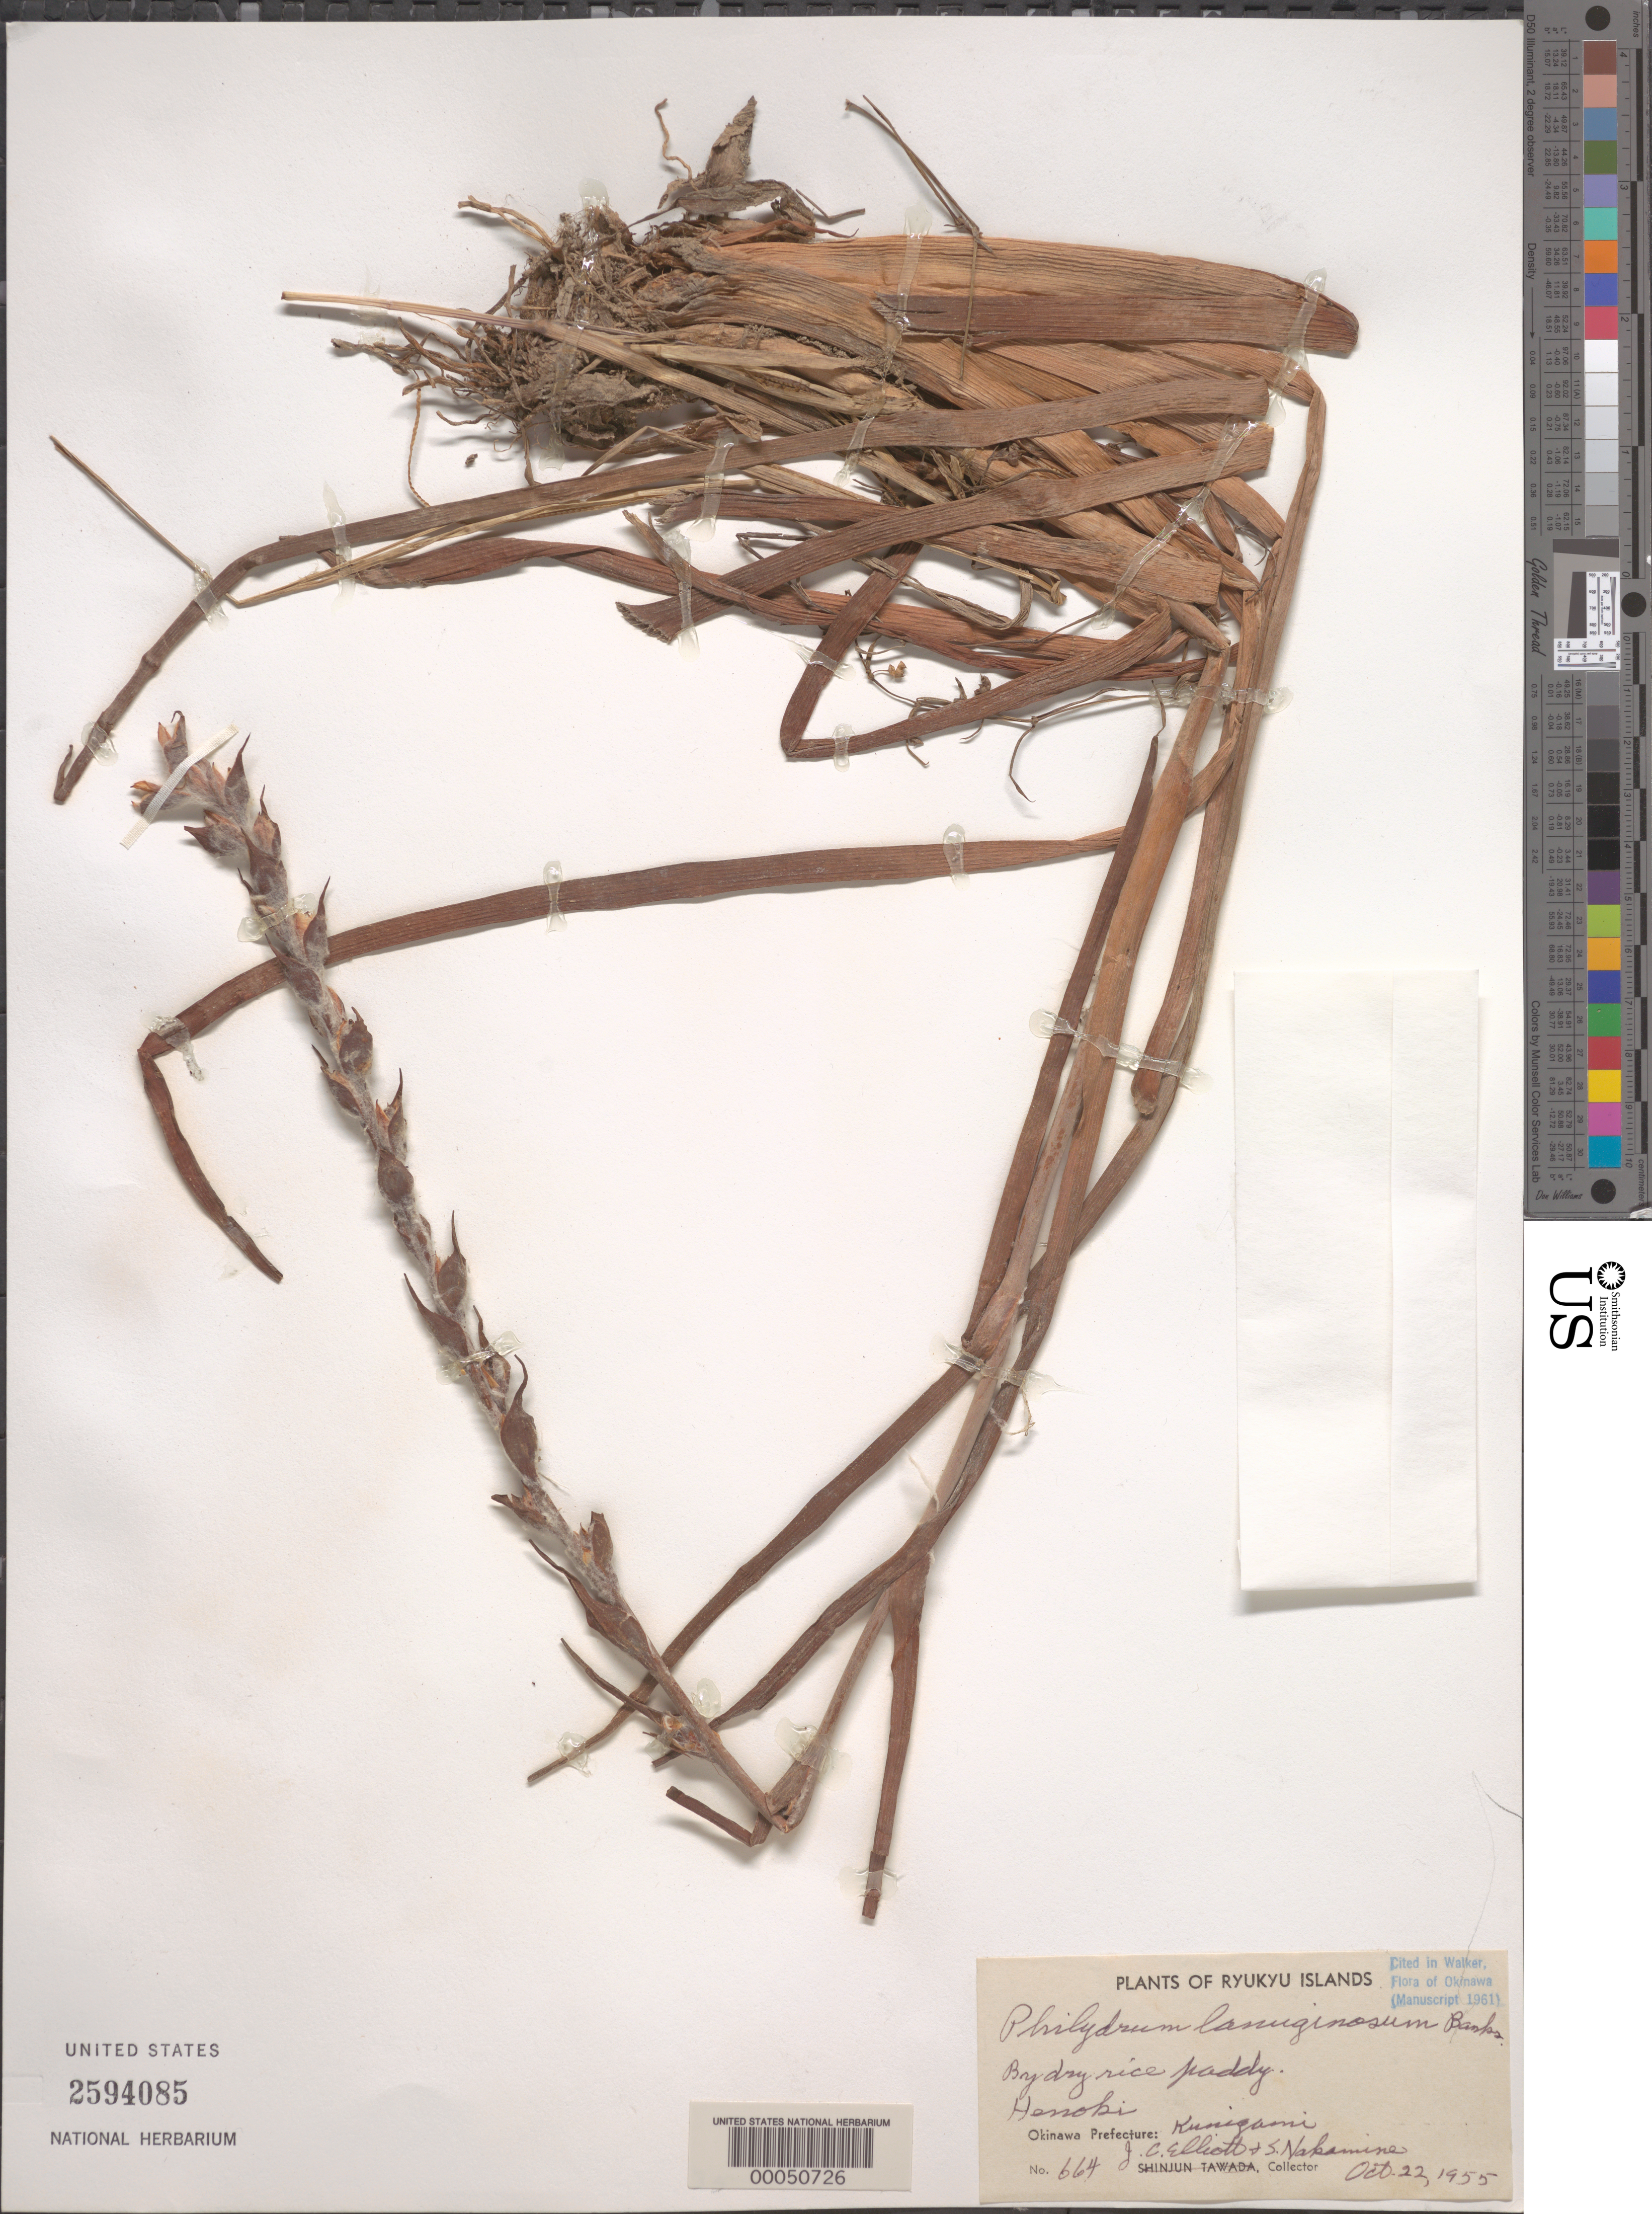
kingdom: Plantae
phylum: Tracheophyta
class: Liliopsida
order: Commelinales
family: Philydraceae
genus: Philydrum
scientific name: Philydrum lanuginosum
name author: Banks & Sol. ex Gaertn.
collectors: J. Elliot & S. Nakamine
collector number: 664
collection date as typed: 22 Oct 1955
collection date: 1955-10-22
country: Japan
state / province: Okinawa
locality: (okinawa)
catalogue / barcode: US 2594085